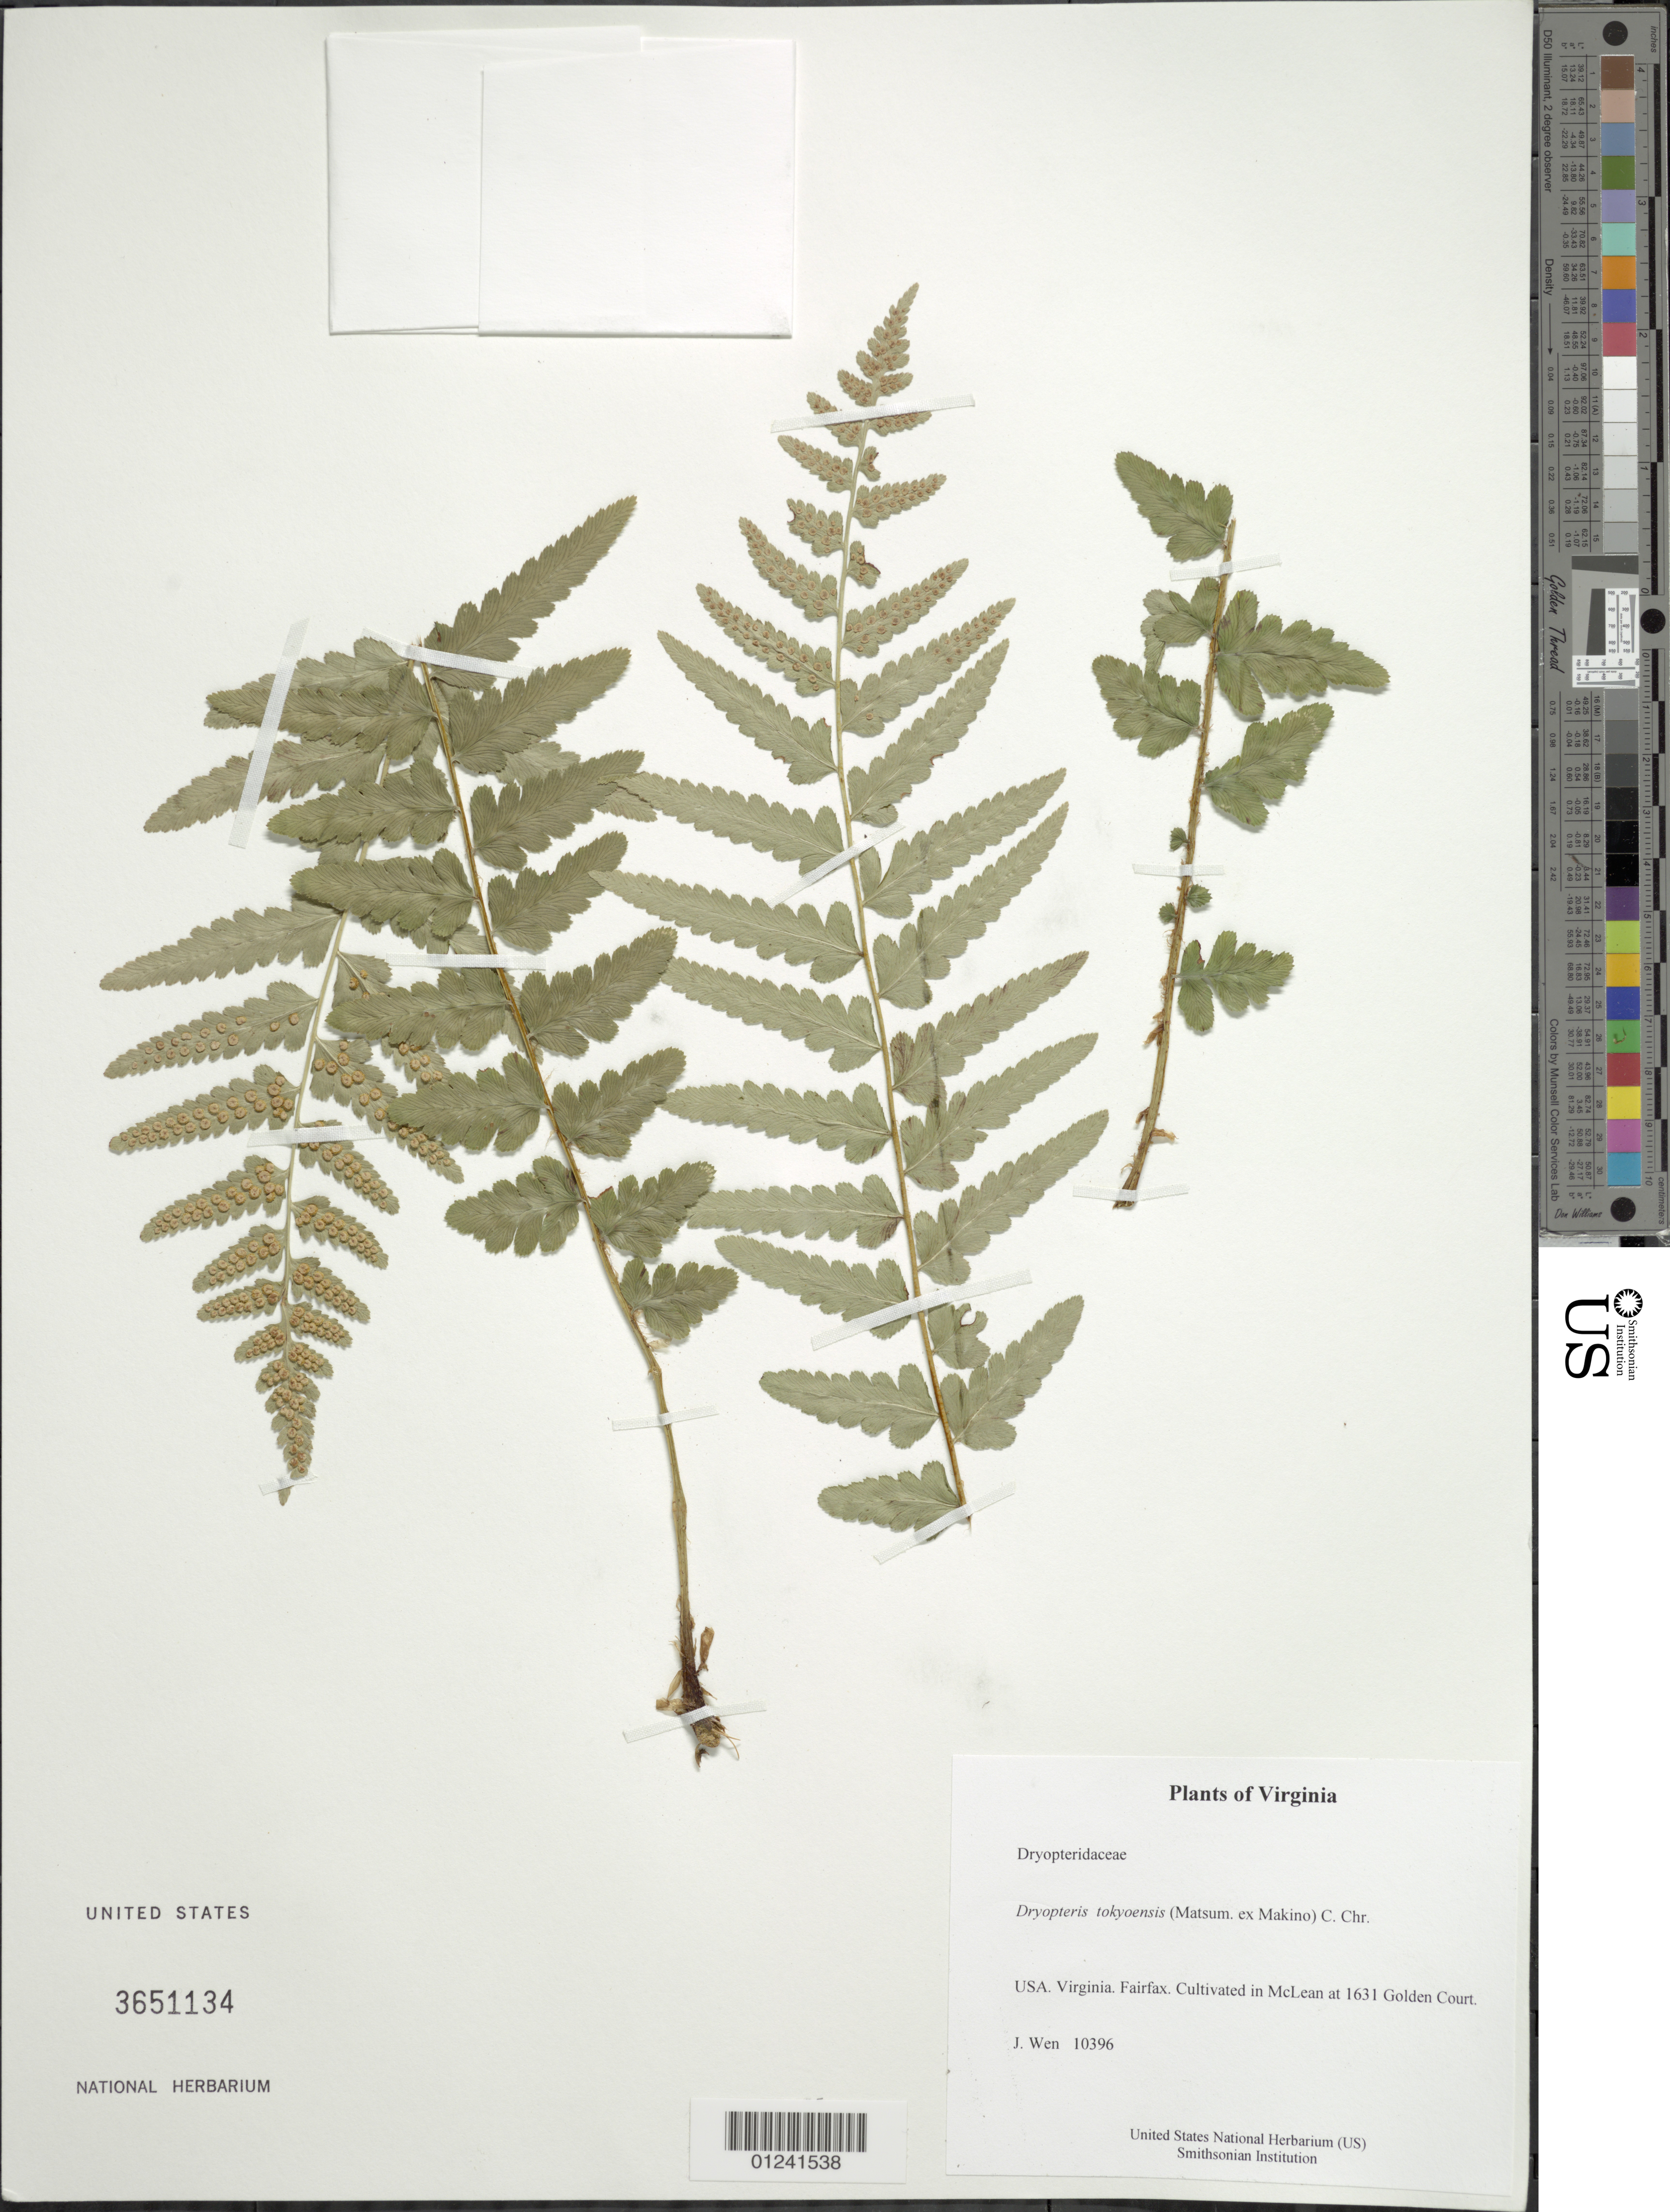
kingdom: Plantae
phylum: Tracheophyta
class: Polypodiopsida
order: Polypodiales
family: Dryopteridaceae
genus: Dryopteris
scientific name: Dryopteris tokyoensis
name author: (Matsum. ex Makino) C. Chr.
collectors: J. Wen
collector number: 10396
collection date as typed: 01 Aug 2008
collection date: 2008-08-01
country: United States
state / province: Virginia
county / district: Fairfax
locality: Cultivated in McLean at 1631 Golden Court.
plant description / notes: DNA voucher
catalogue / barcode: US 3651134